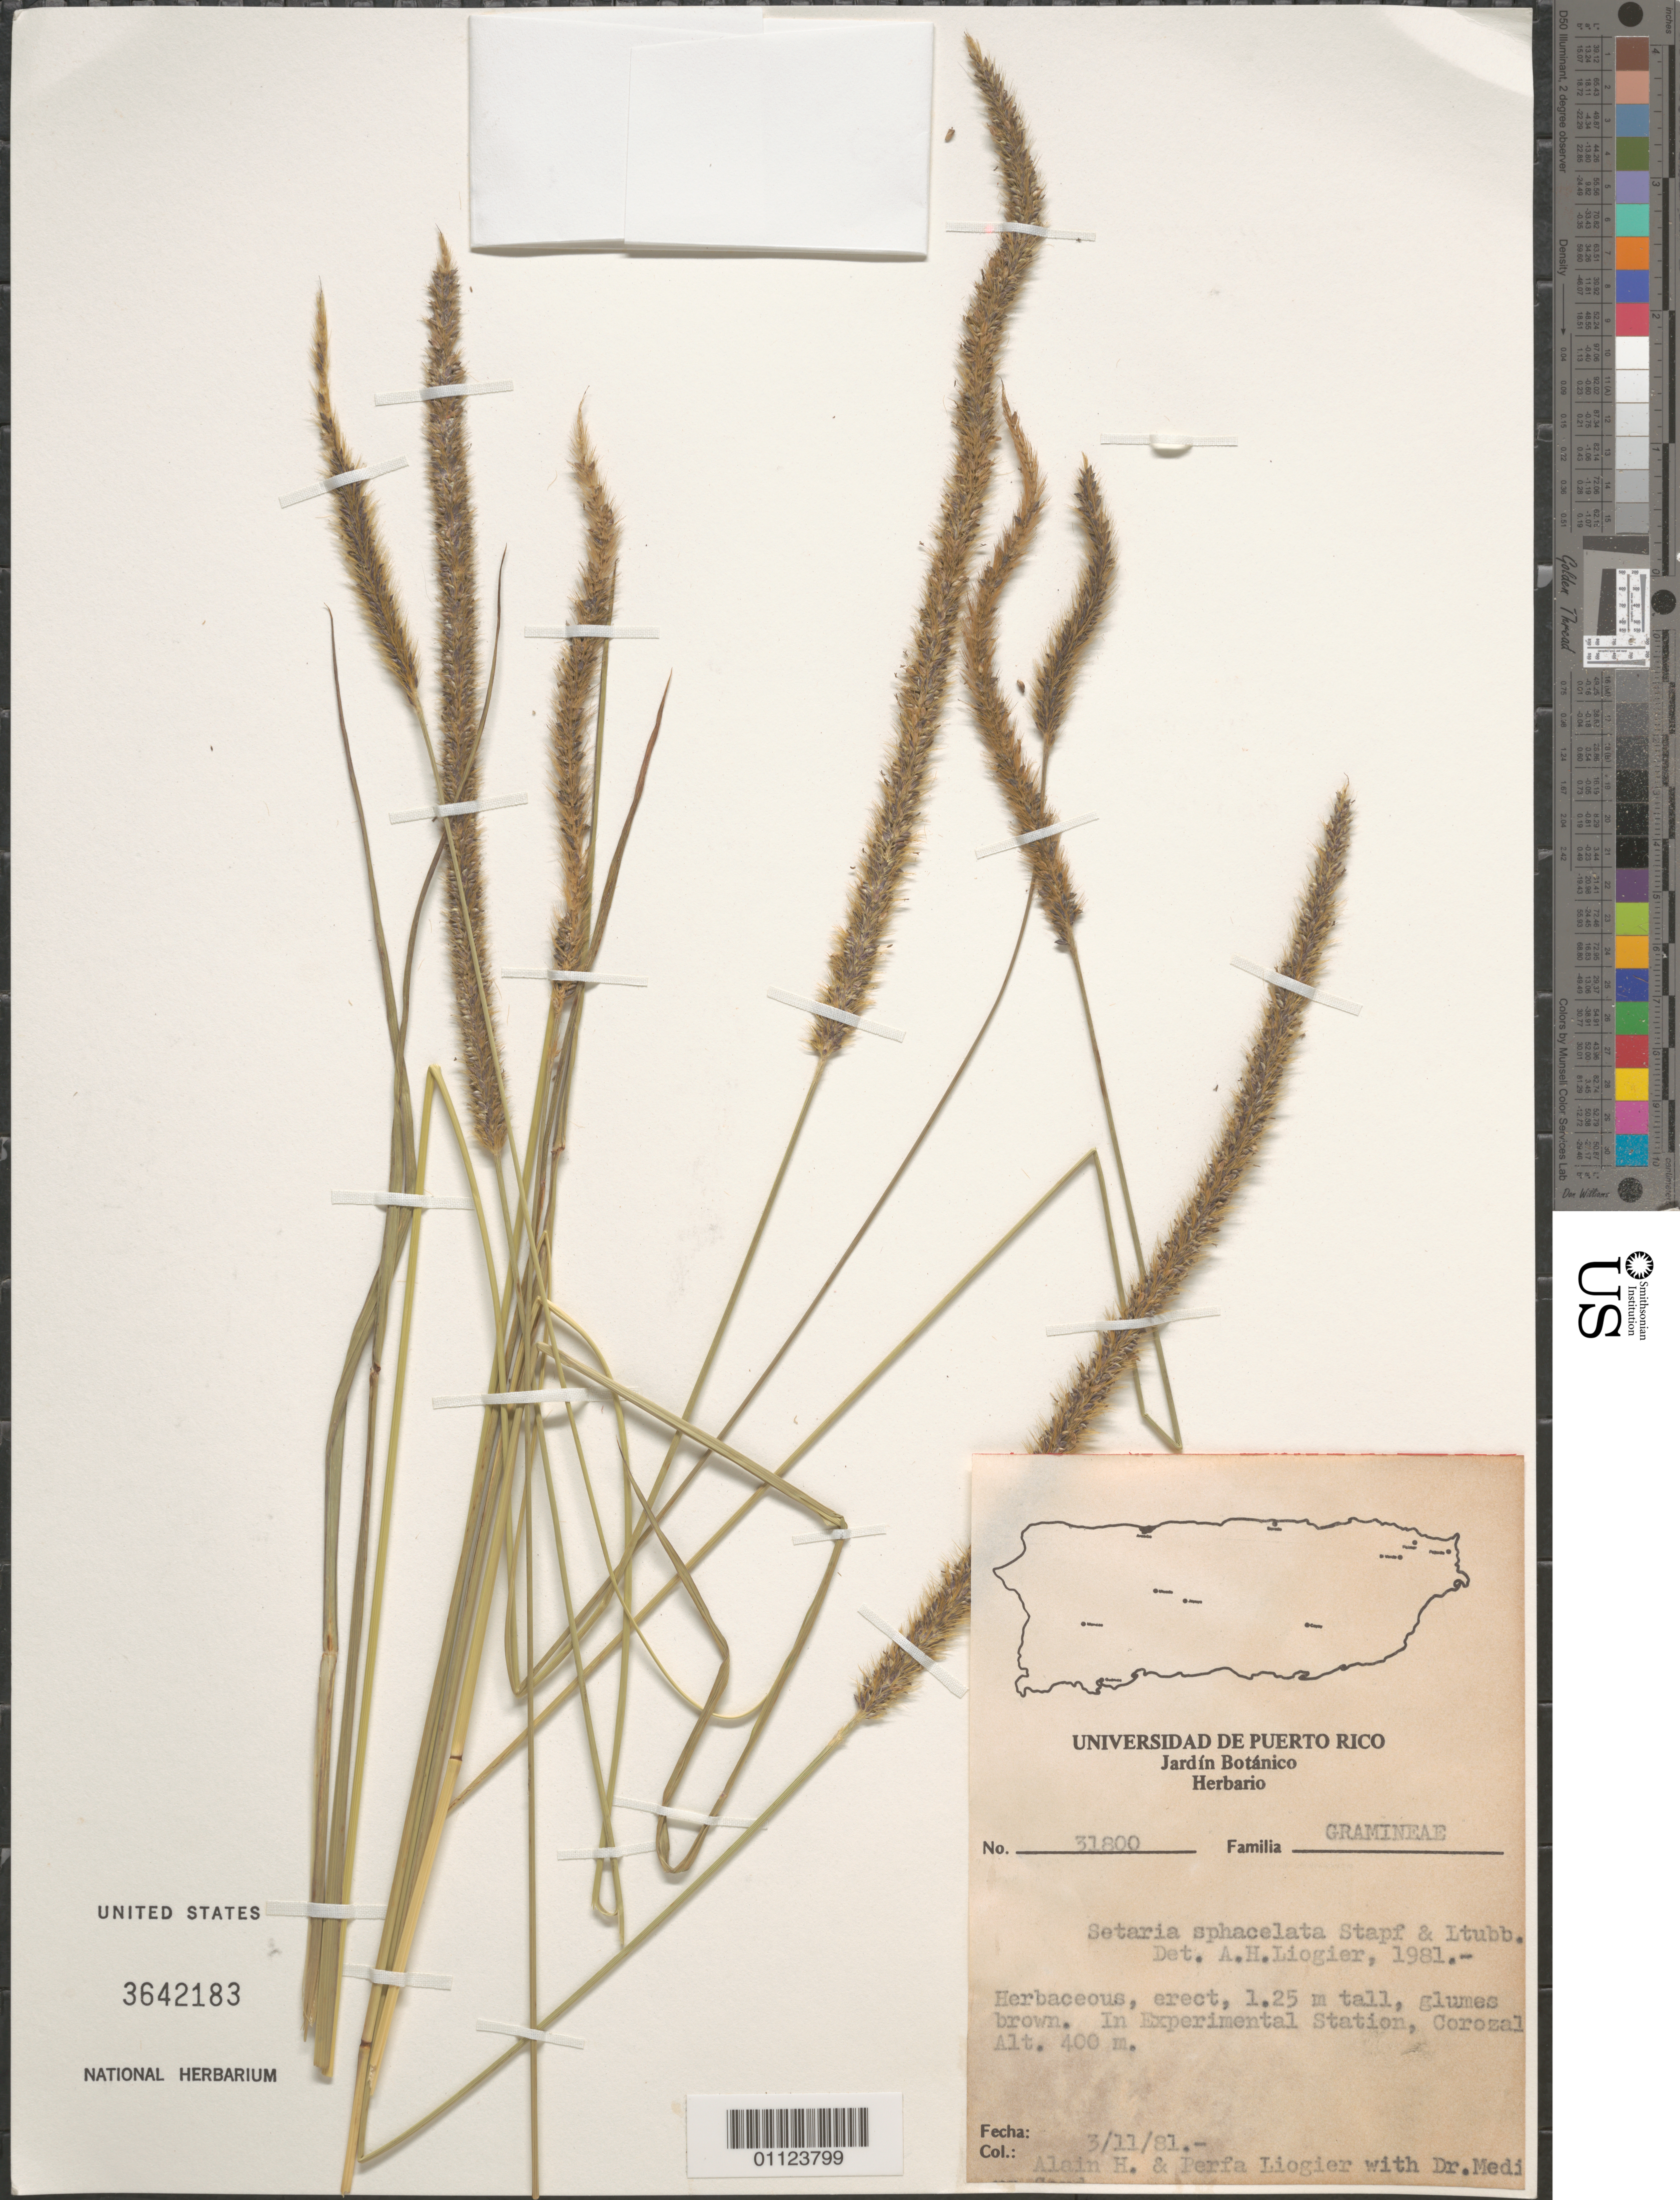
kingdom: Plantae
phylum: Tracheophyta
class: Liliopsida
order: Poales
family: Poaceae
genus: Setaria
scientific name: Setaria sphacelata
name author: (Schumach.) Stapf & Hubb. ex Moss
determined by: Liogier, Alain H.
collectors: A. H. Liogier, M. P. Liogier & M. Gaud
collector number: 31800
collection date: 1981-03-11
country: Puerto Rico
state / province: Corozal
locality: Experimental Station, Corozal.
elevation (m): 400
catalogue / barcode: US 3642183